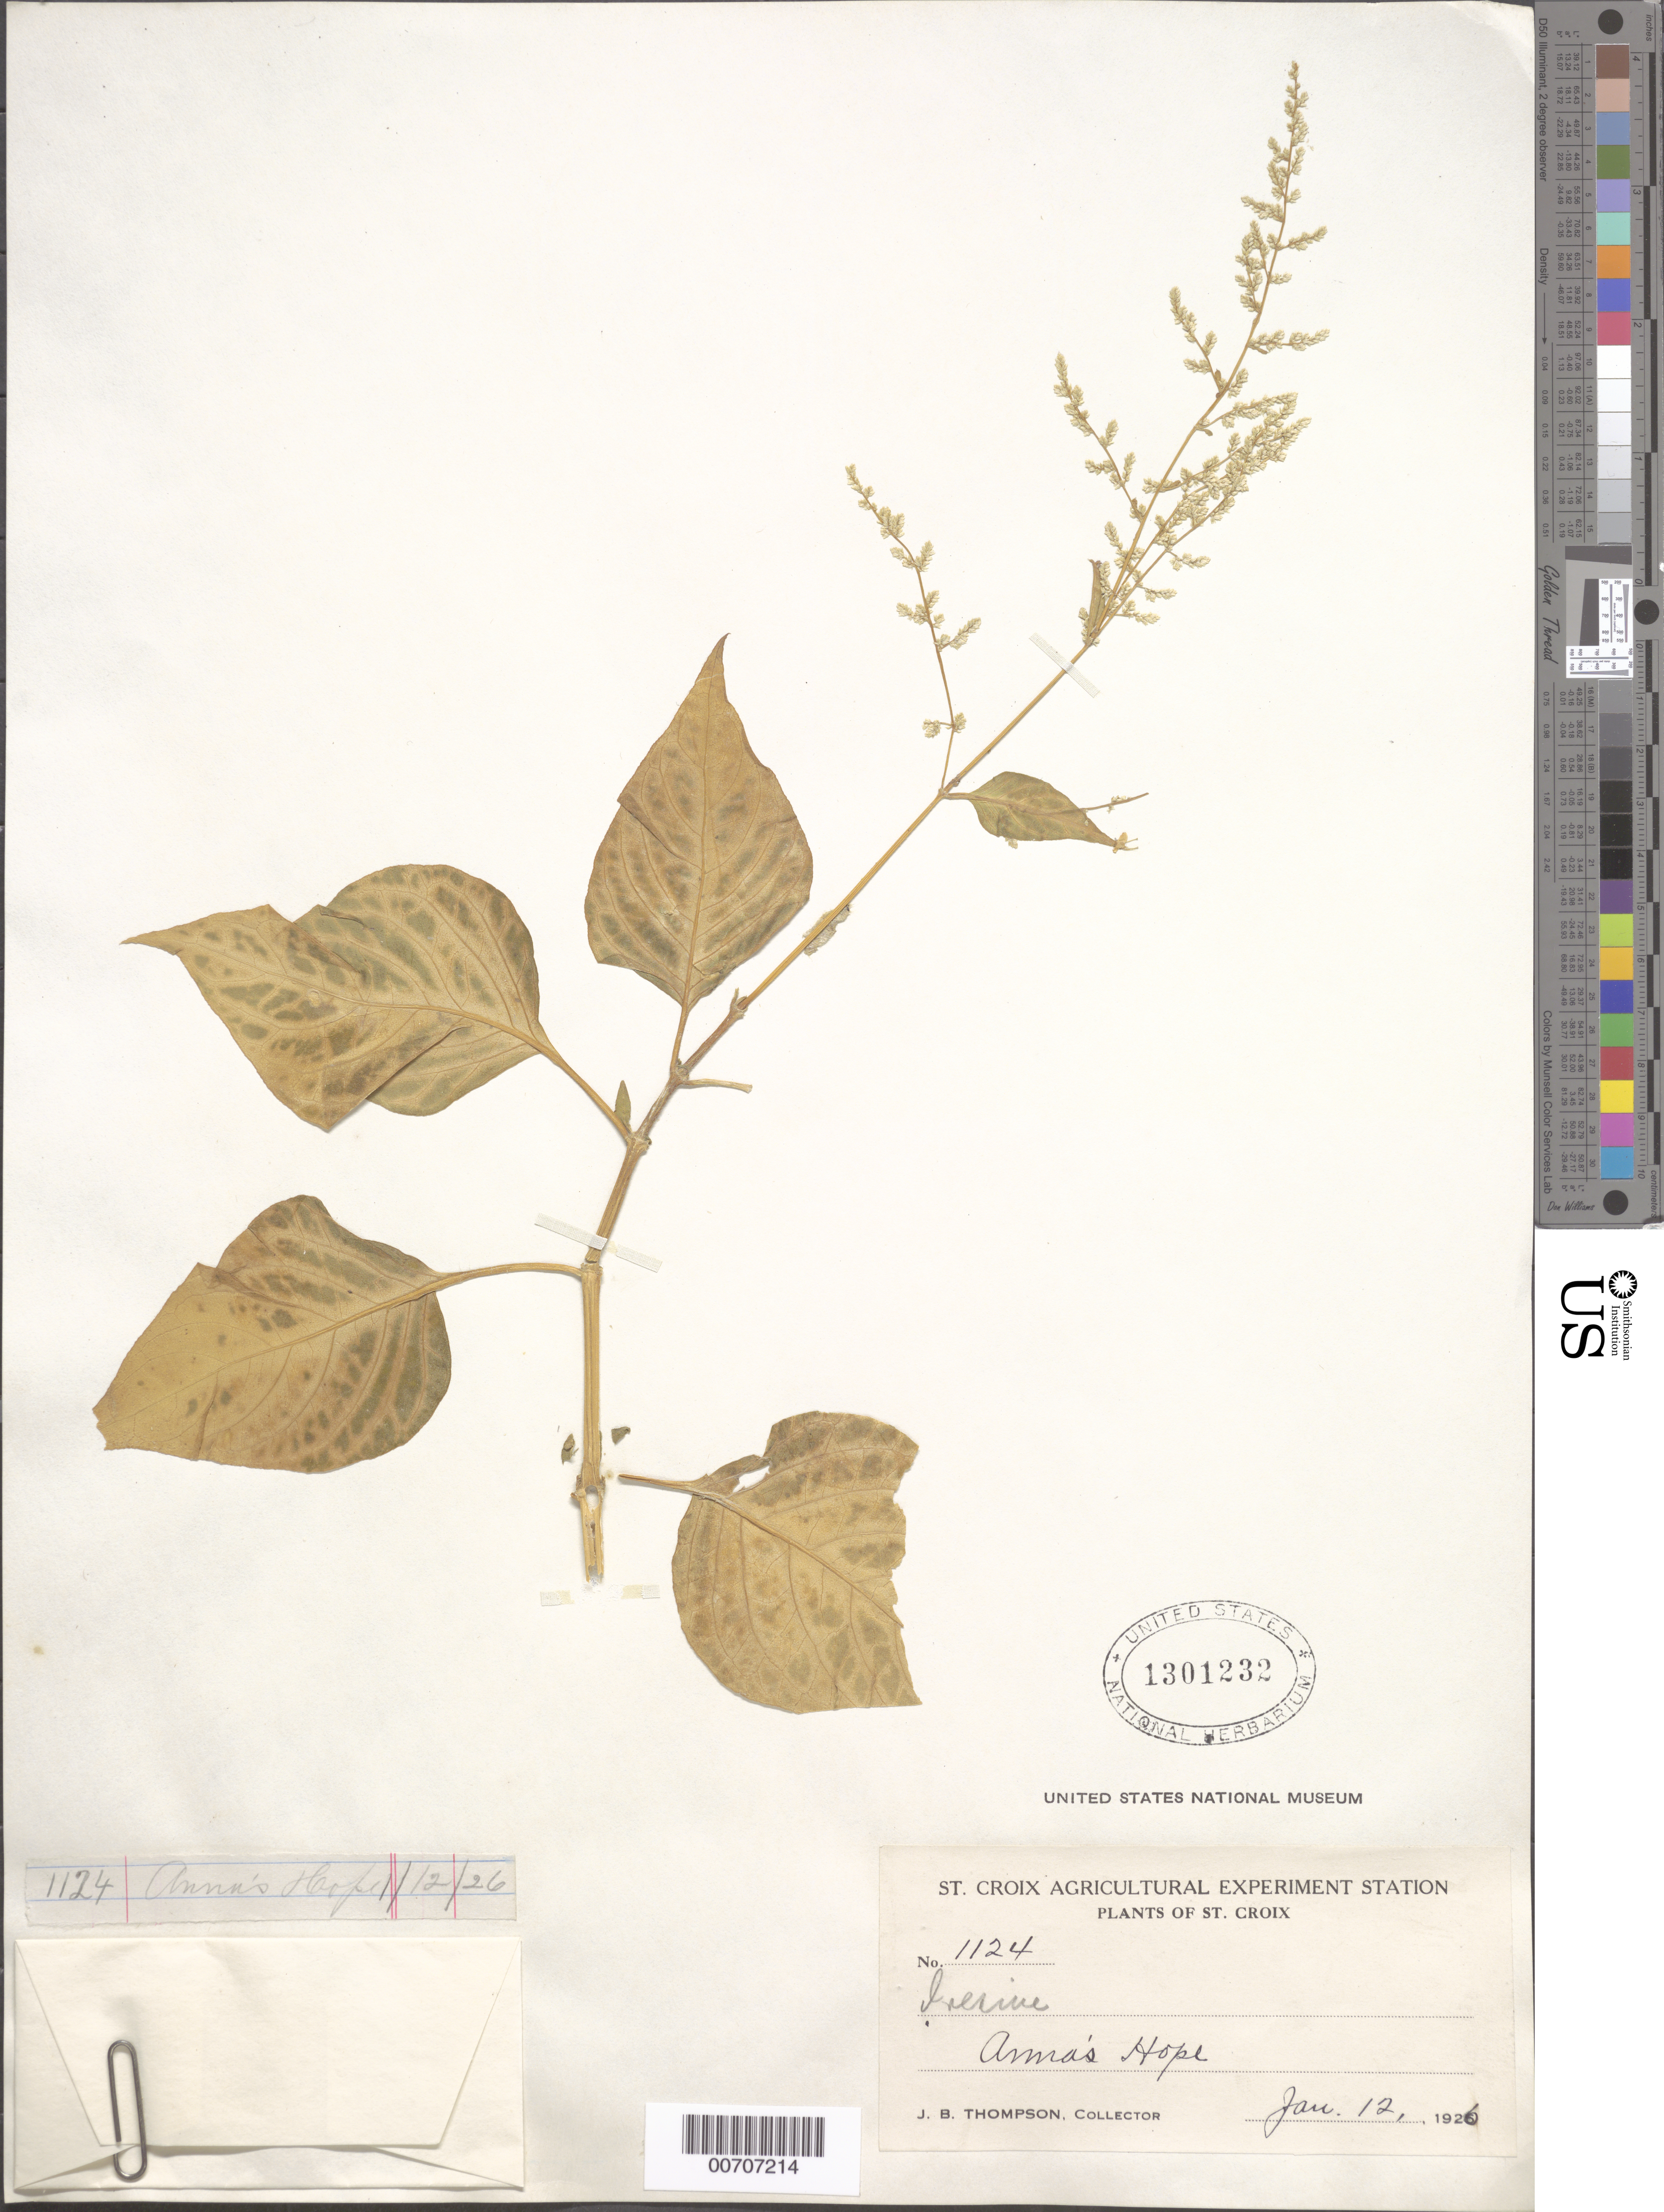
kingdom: Plantae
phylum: Tracheophyta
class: Magnoliopsida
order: Caryophyllales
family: Amaranthaceae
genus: Iresine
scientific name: Iresine sp.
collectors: J. B. Thompson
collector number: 1124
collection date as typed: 12 Jan 1926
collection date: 1926-01-12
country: U.S. Virgin Islands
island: St. Croix Island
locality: Anna's Hope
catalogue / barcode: US 1301232